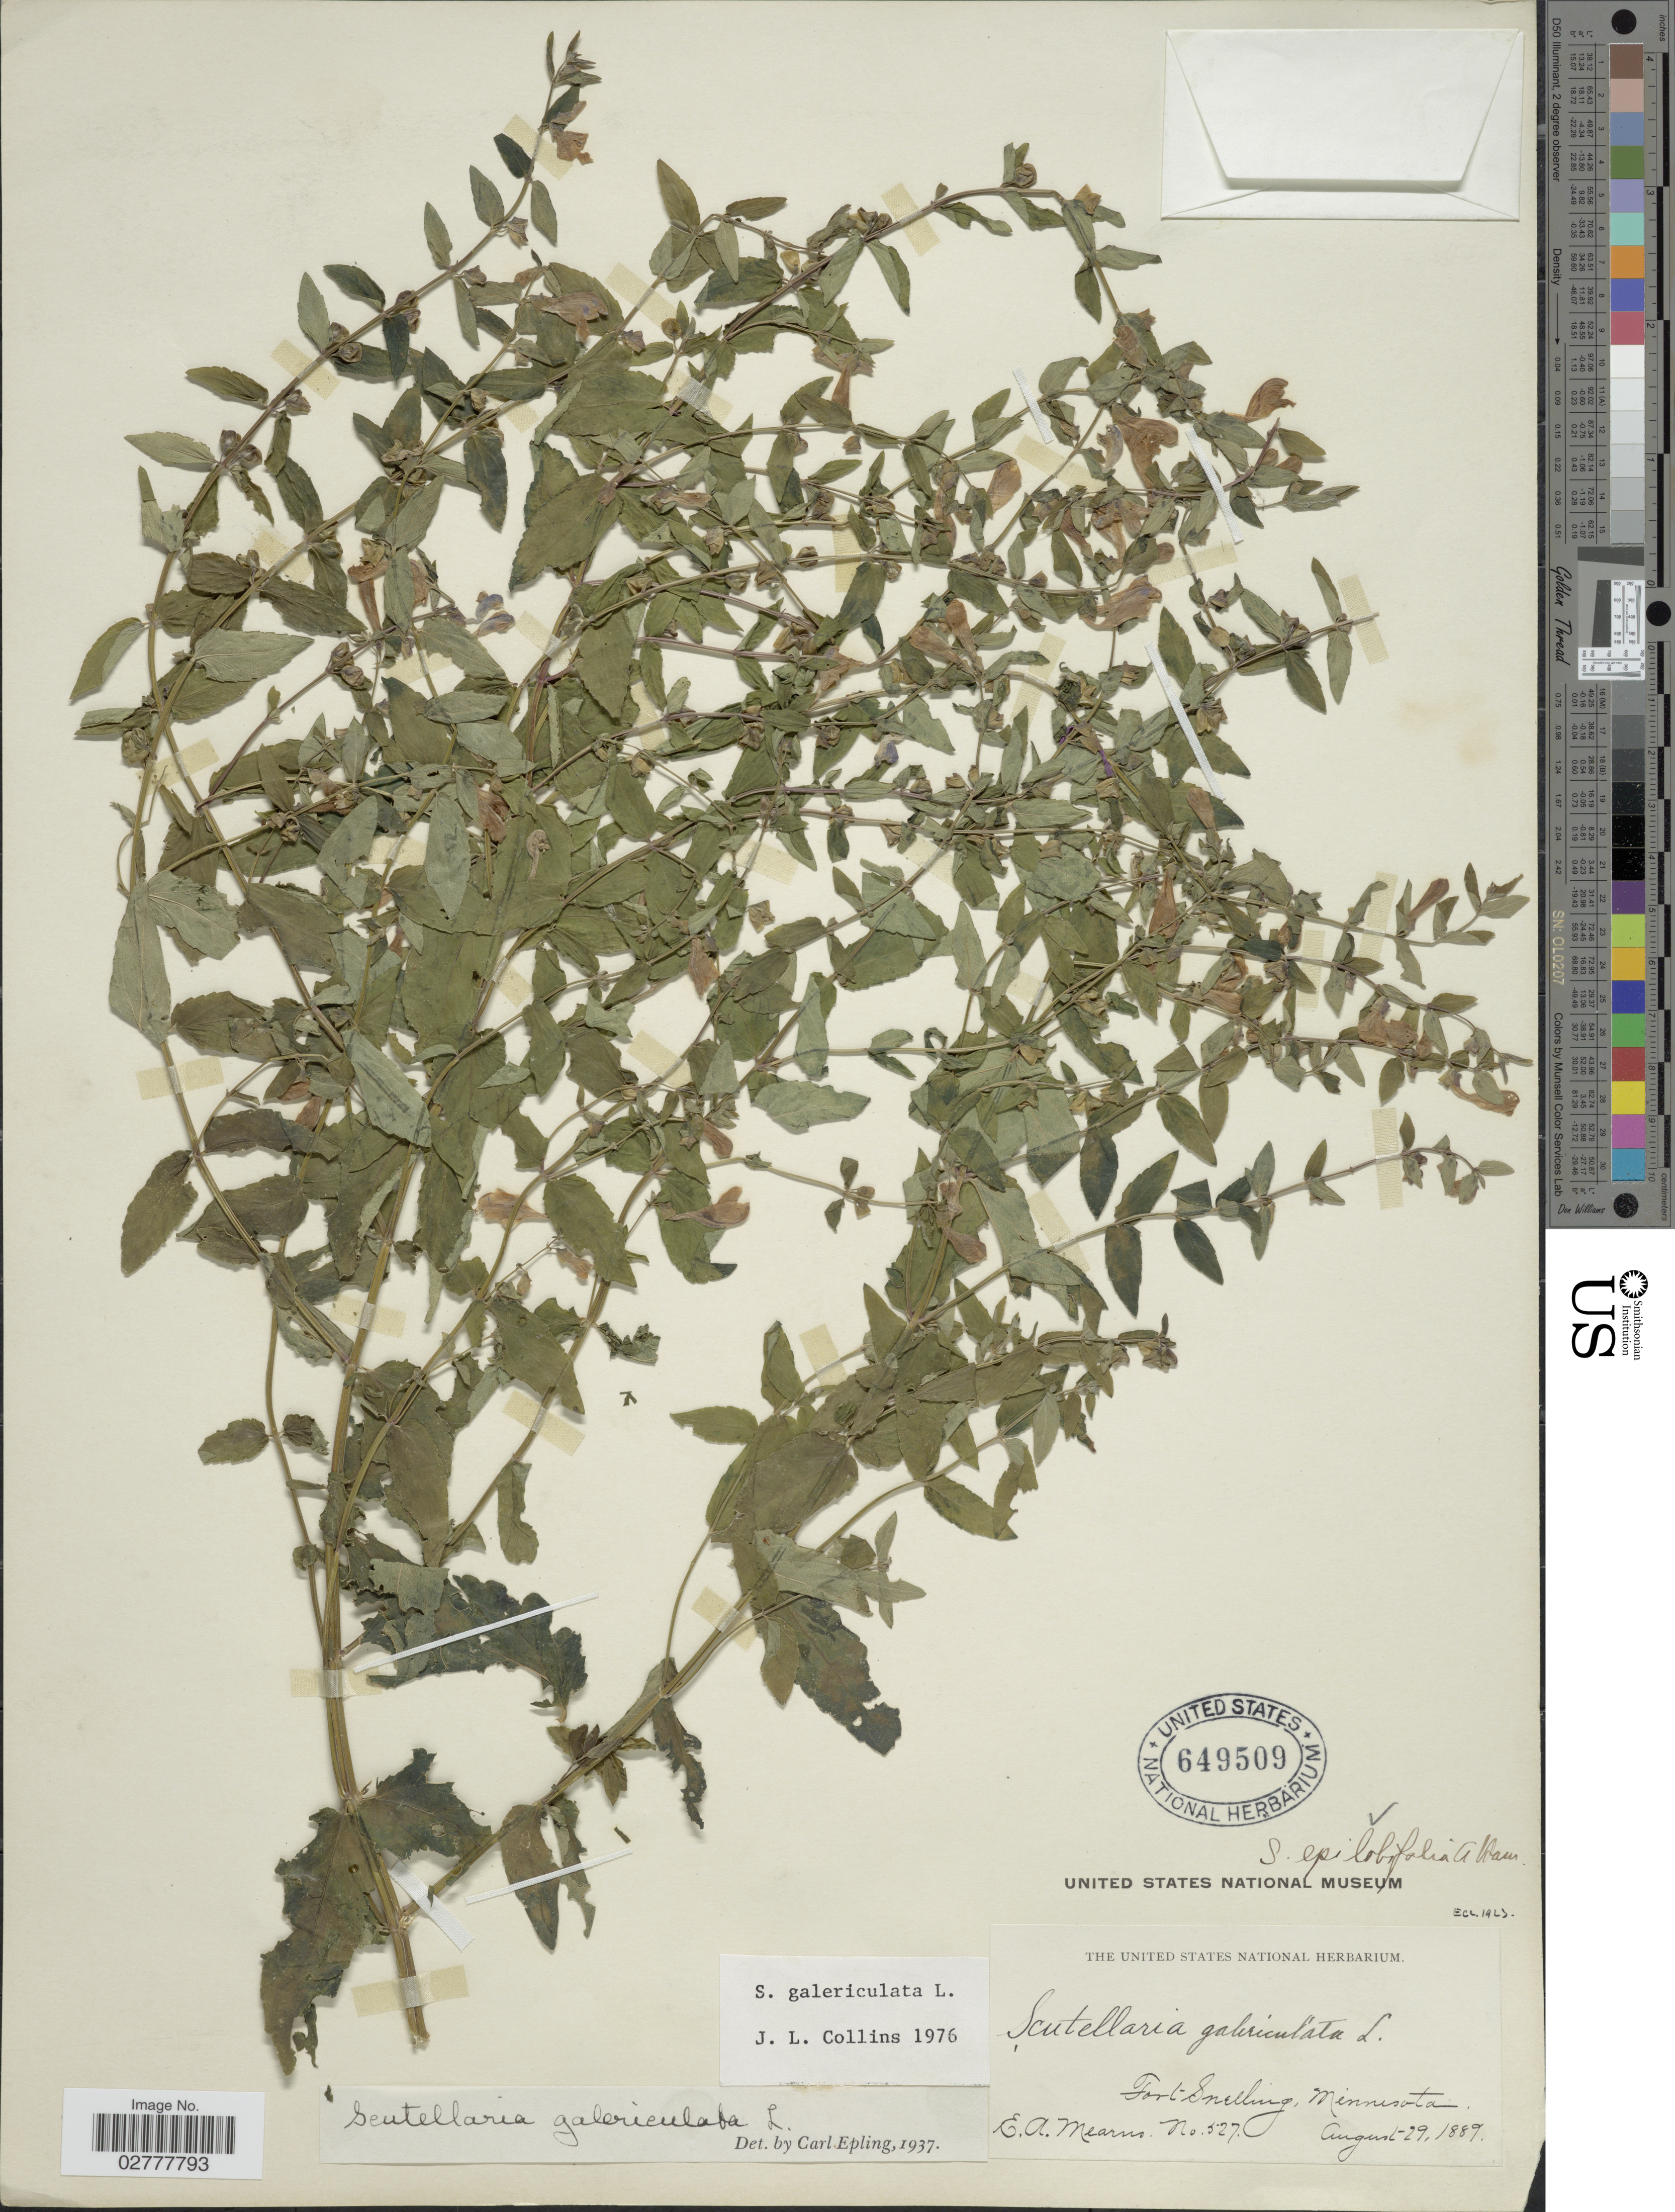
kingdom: Plantae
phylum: Tracheophyta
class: Magnoliopsida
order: Lamiales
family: Lamiaceae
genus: Scutellaria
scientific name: Scutellaria galericulata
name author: L.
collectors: E. A. Mearns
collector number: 527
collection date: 1889-08-29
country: United States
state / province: Minnesota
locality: Fort Snelling.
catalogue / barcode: US 649509